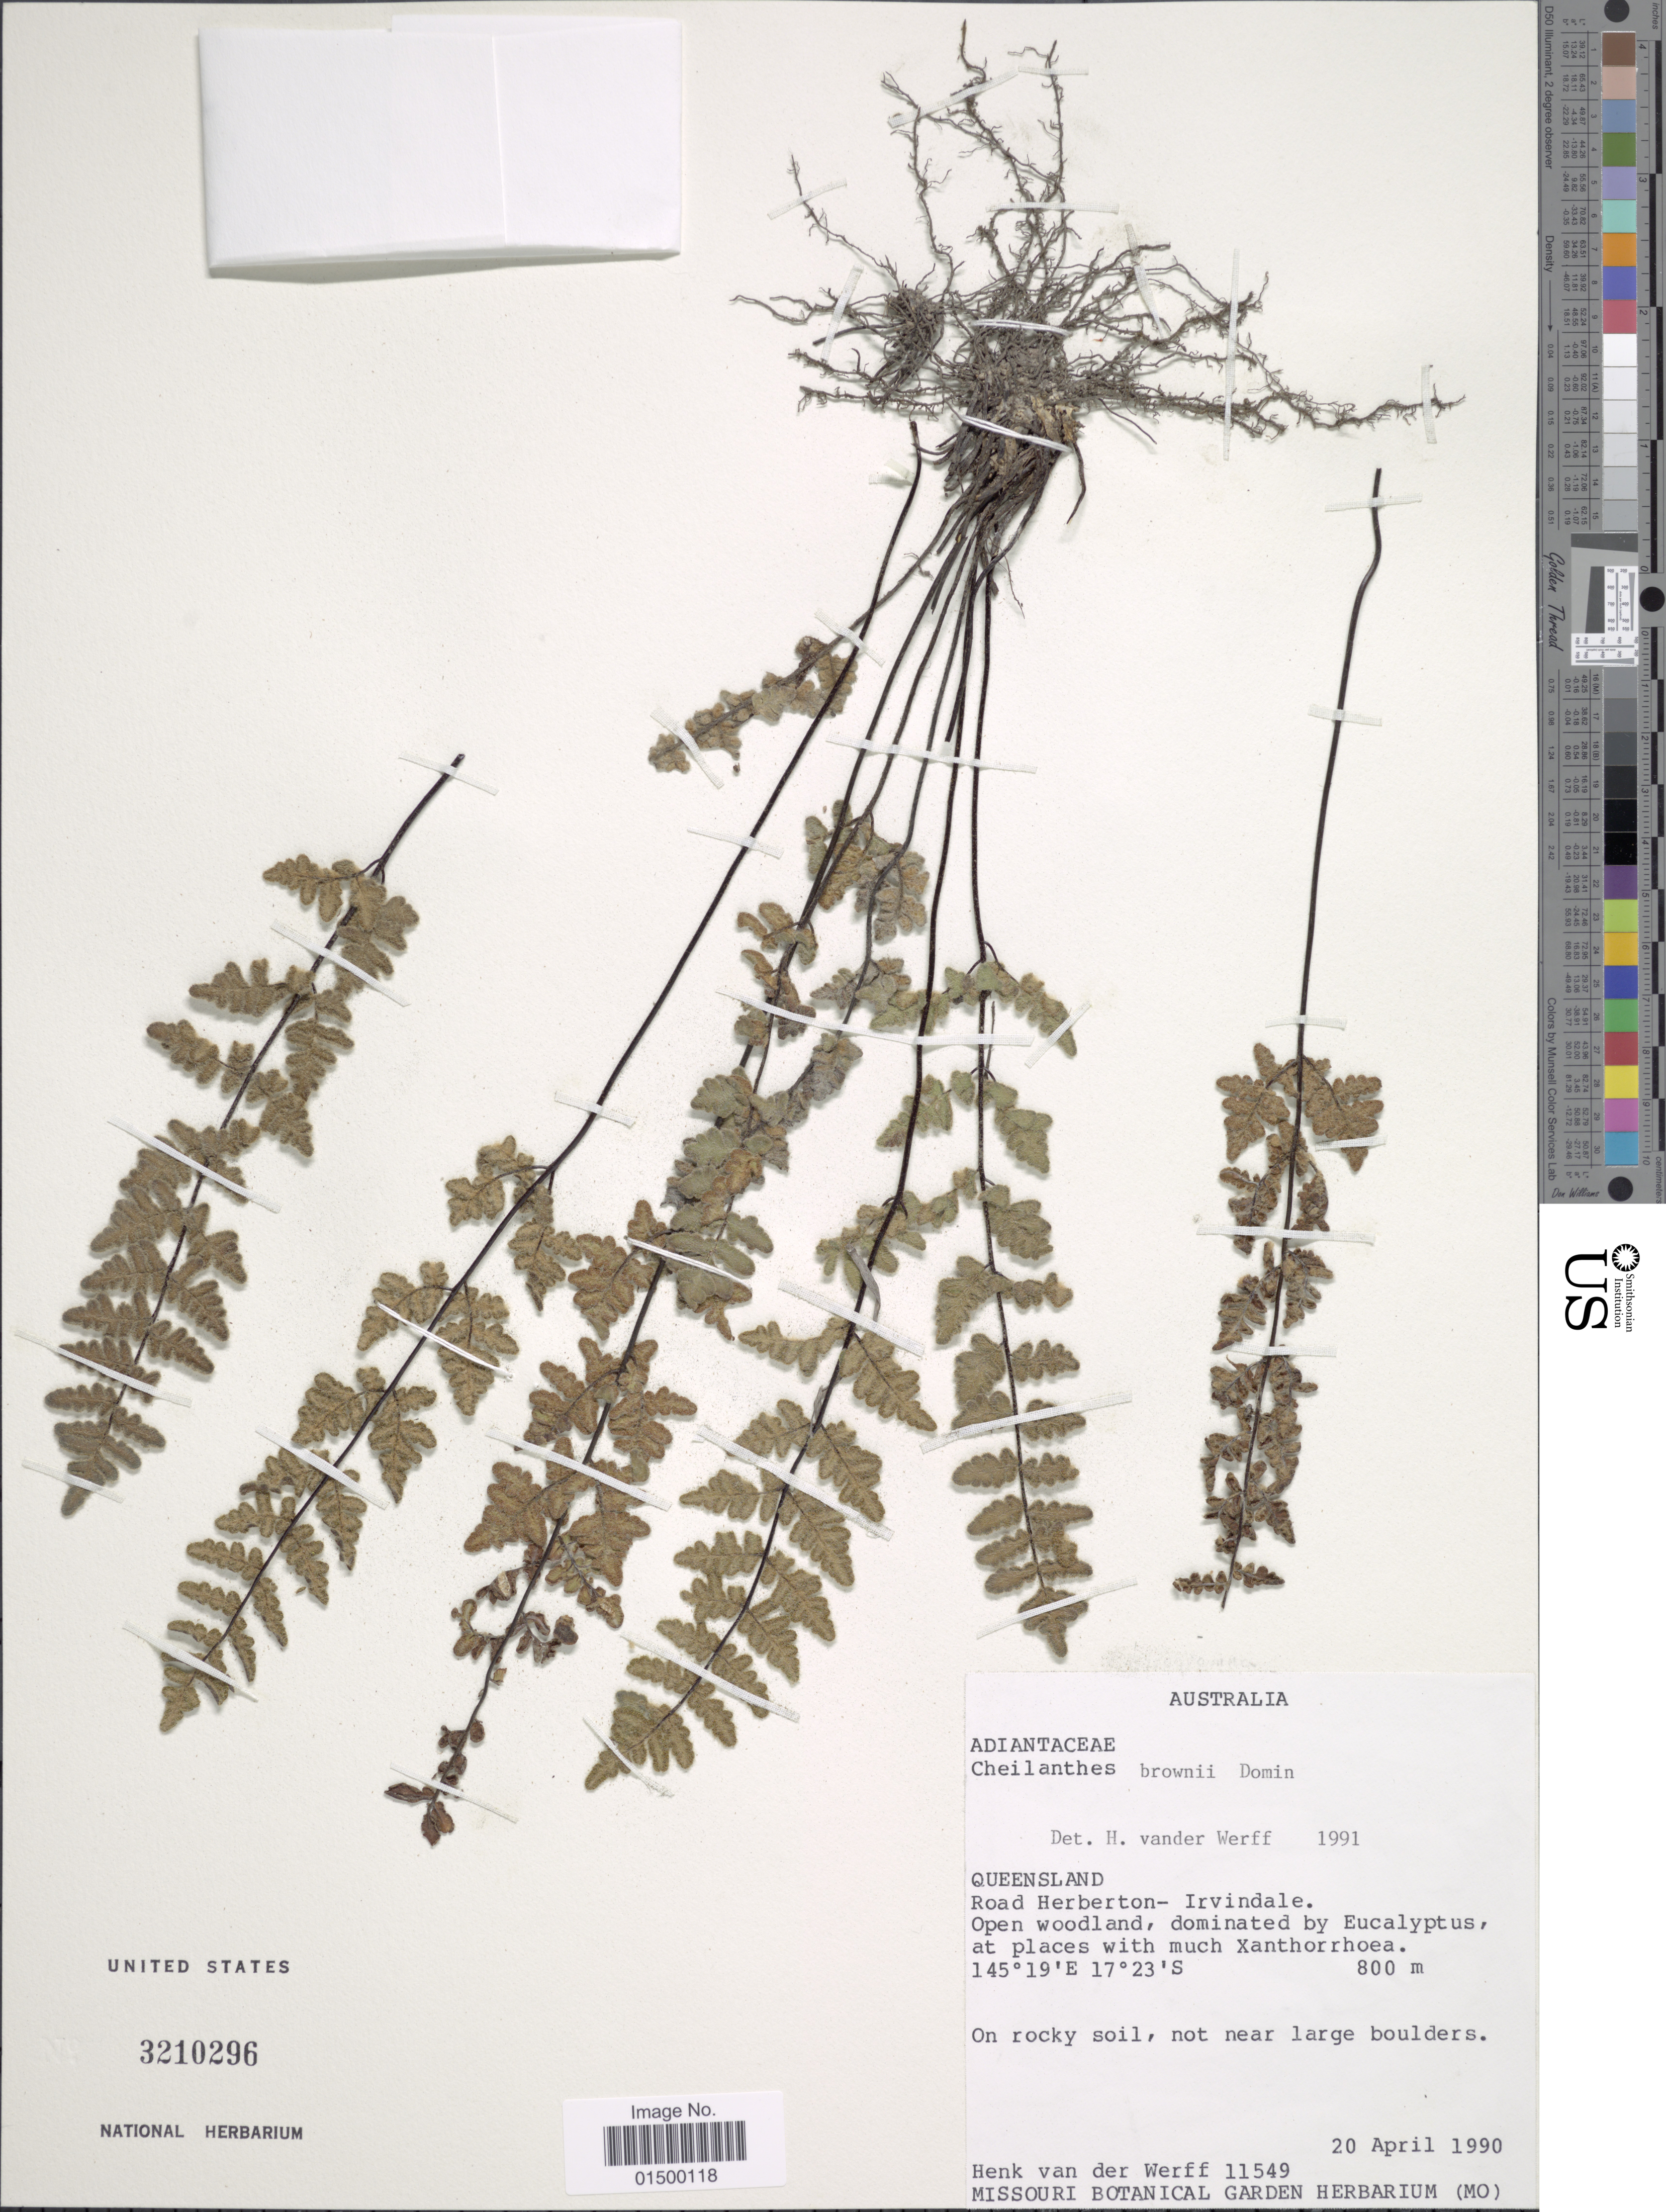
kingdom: Plantae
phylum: Tracheophyta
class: Polypodiopsida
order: Polypodiales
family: Pteridaceae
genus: Cheilanthes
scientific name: Cheilanthes vellea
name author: (Aiton) Domin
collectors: H. van der Werff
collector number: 11549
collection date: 1990-04-20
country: Australia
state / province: Queensland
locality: Road Herberton- Irvindale.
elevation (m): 800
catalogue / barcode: US 3210296